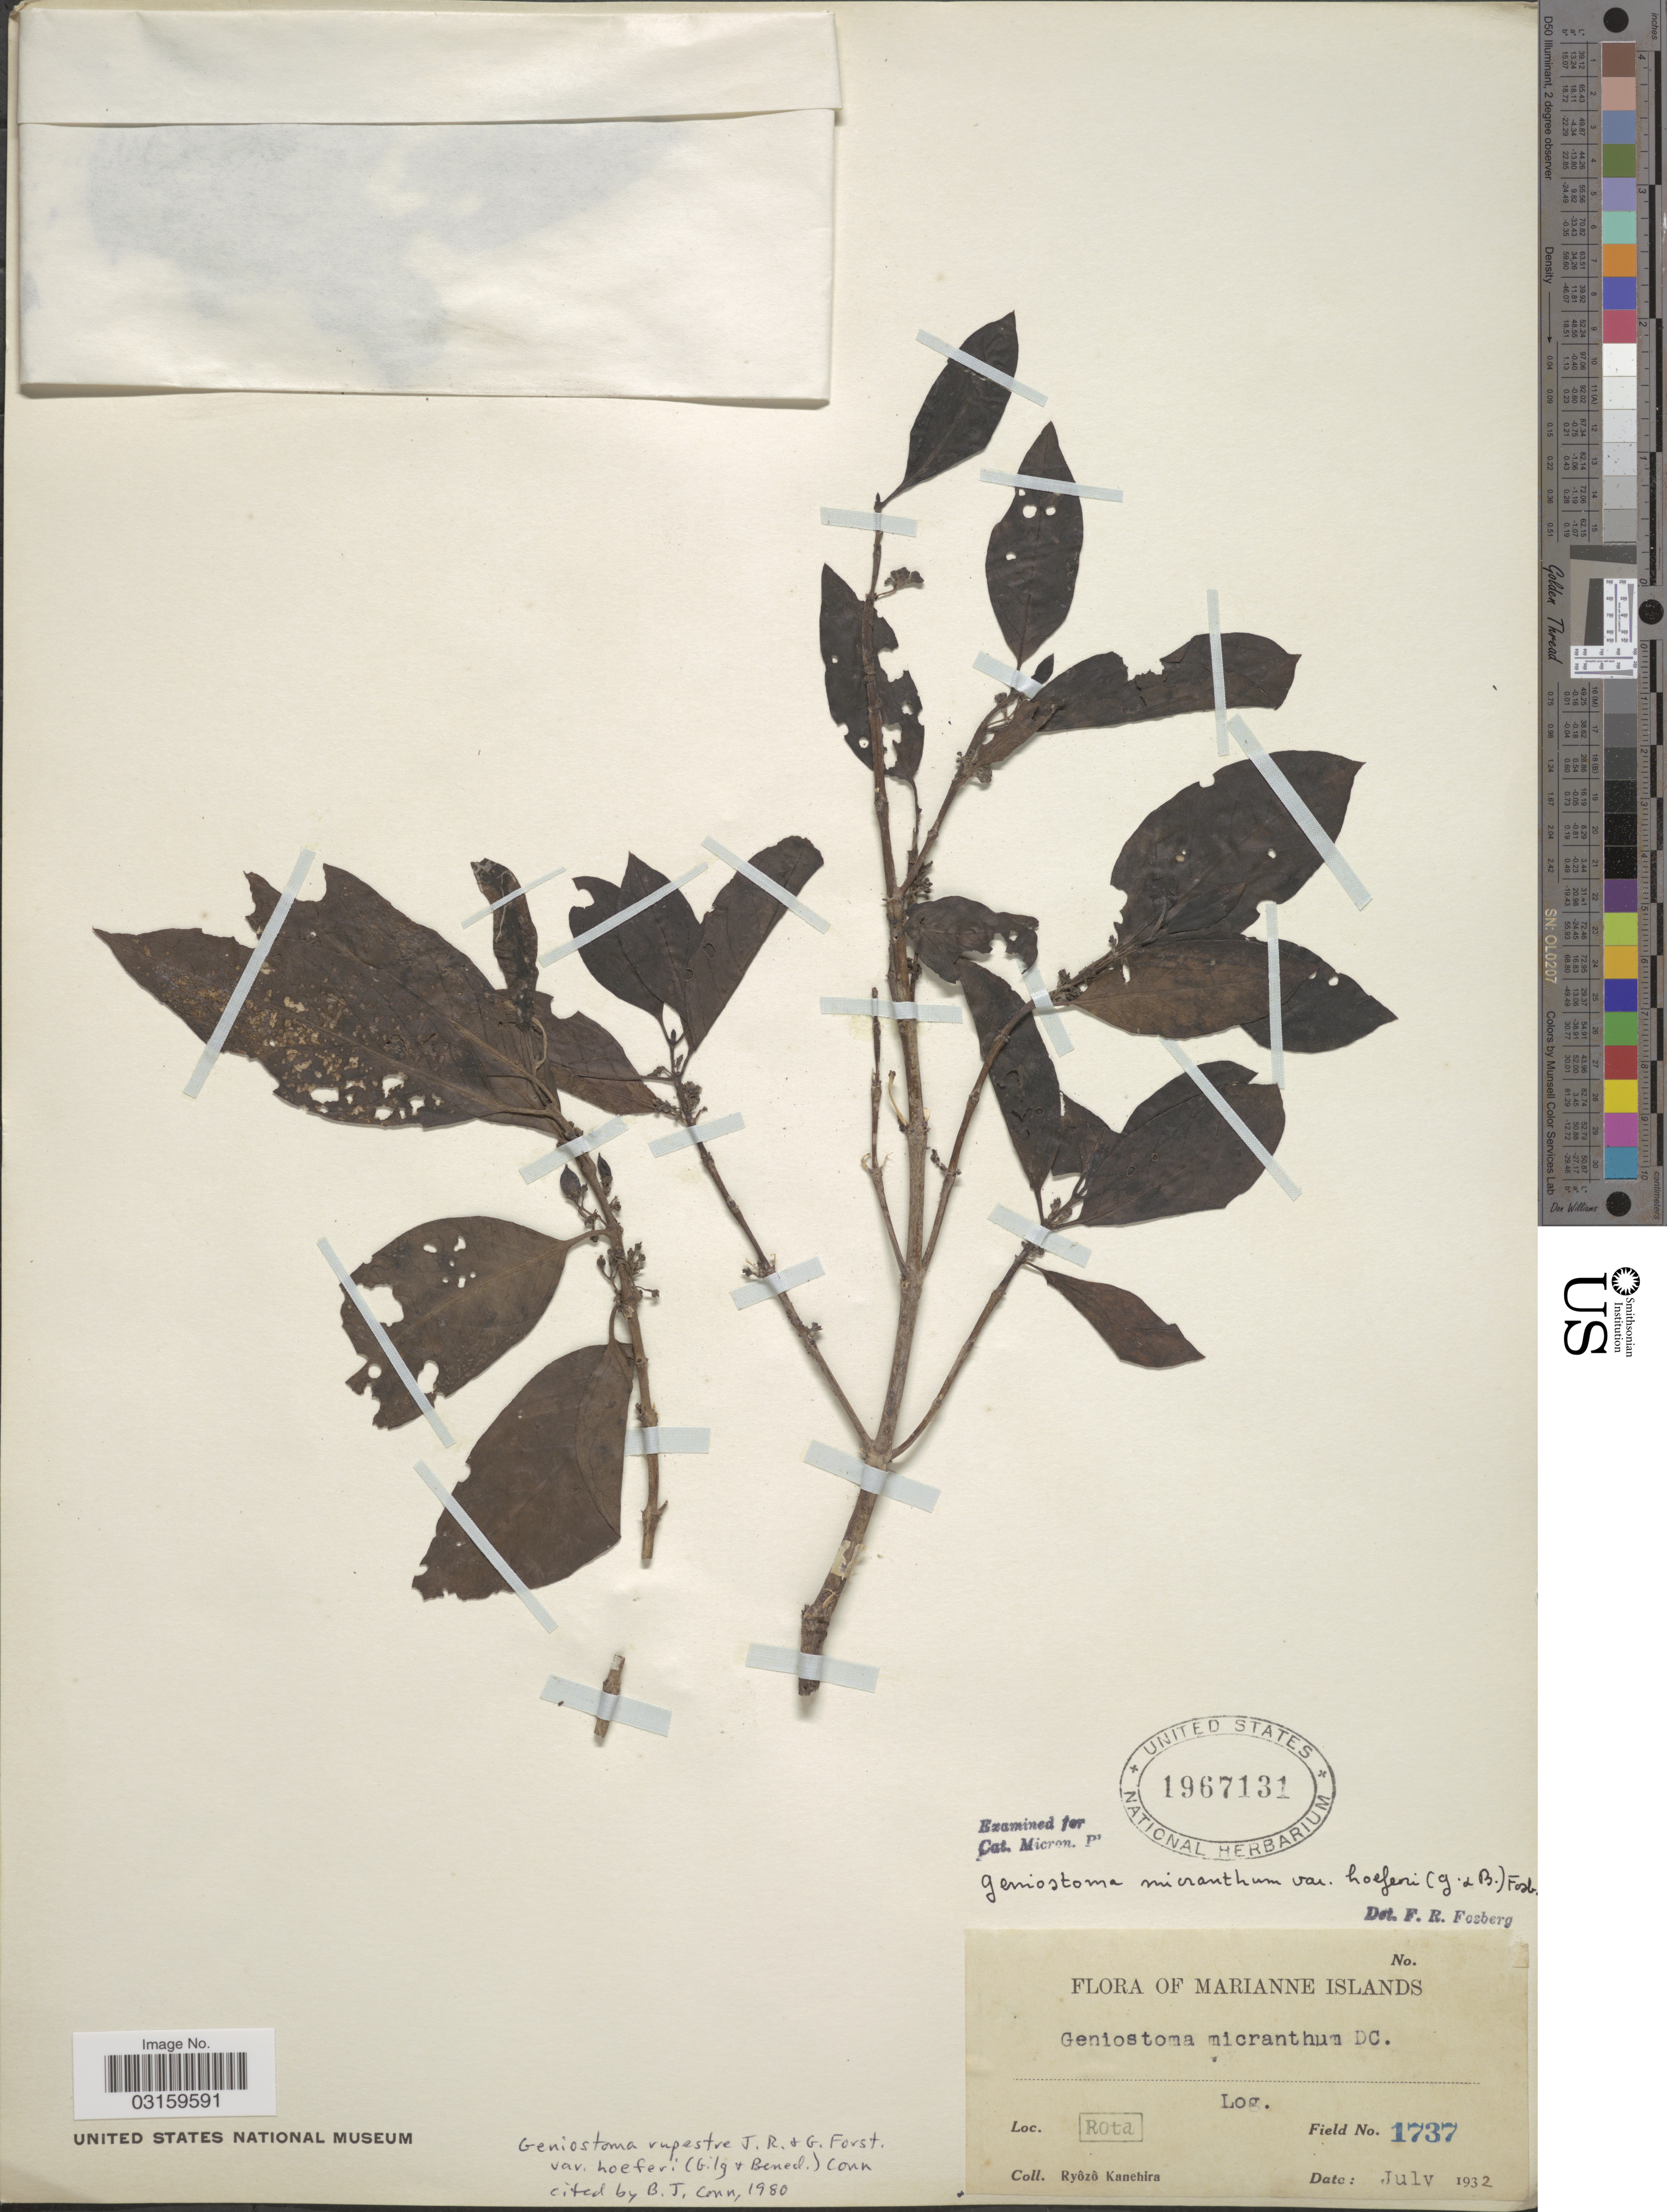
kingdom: Plantae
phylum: Tracheophyta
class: Magnoliopsida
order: Gentianales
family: Loganiaceae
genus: Geniostoma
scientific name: Geniostoma rupestre var. hoeferi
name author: (Gilg & Benedict) B.J. Conn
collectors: R. Kanehira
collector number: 1737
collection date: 1932-07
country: Northern Mariana Islands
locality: Marianne Islands. Rota.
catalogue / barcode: US 1967131